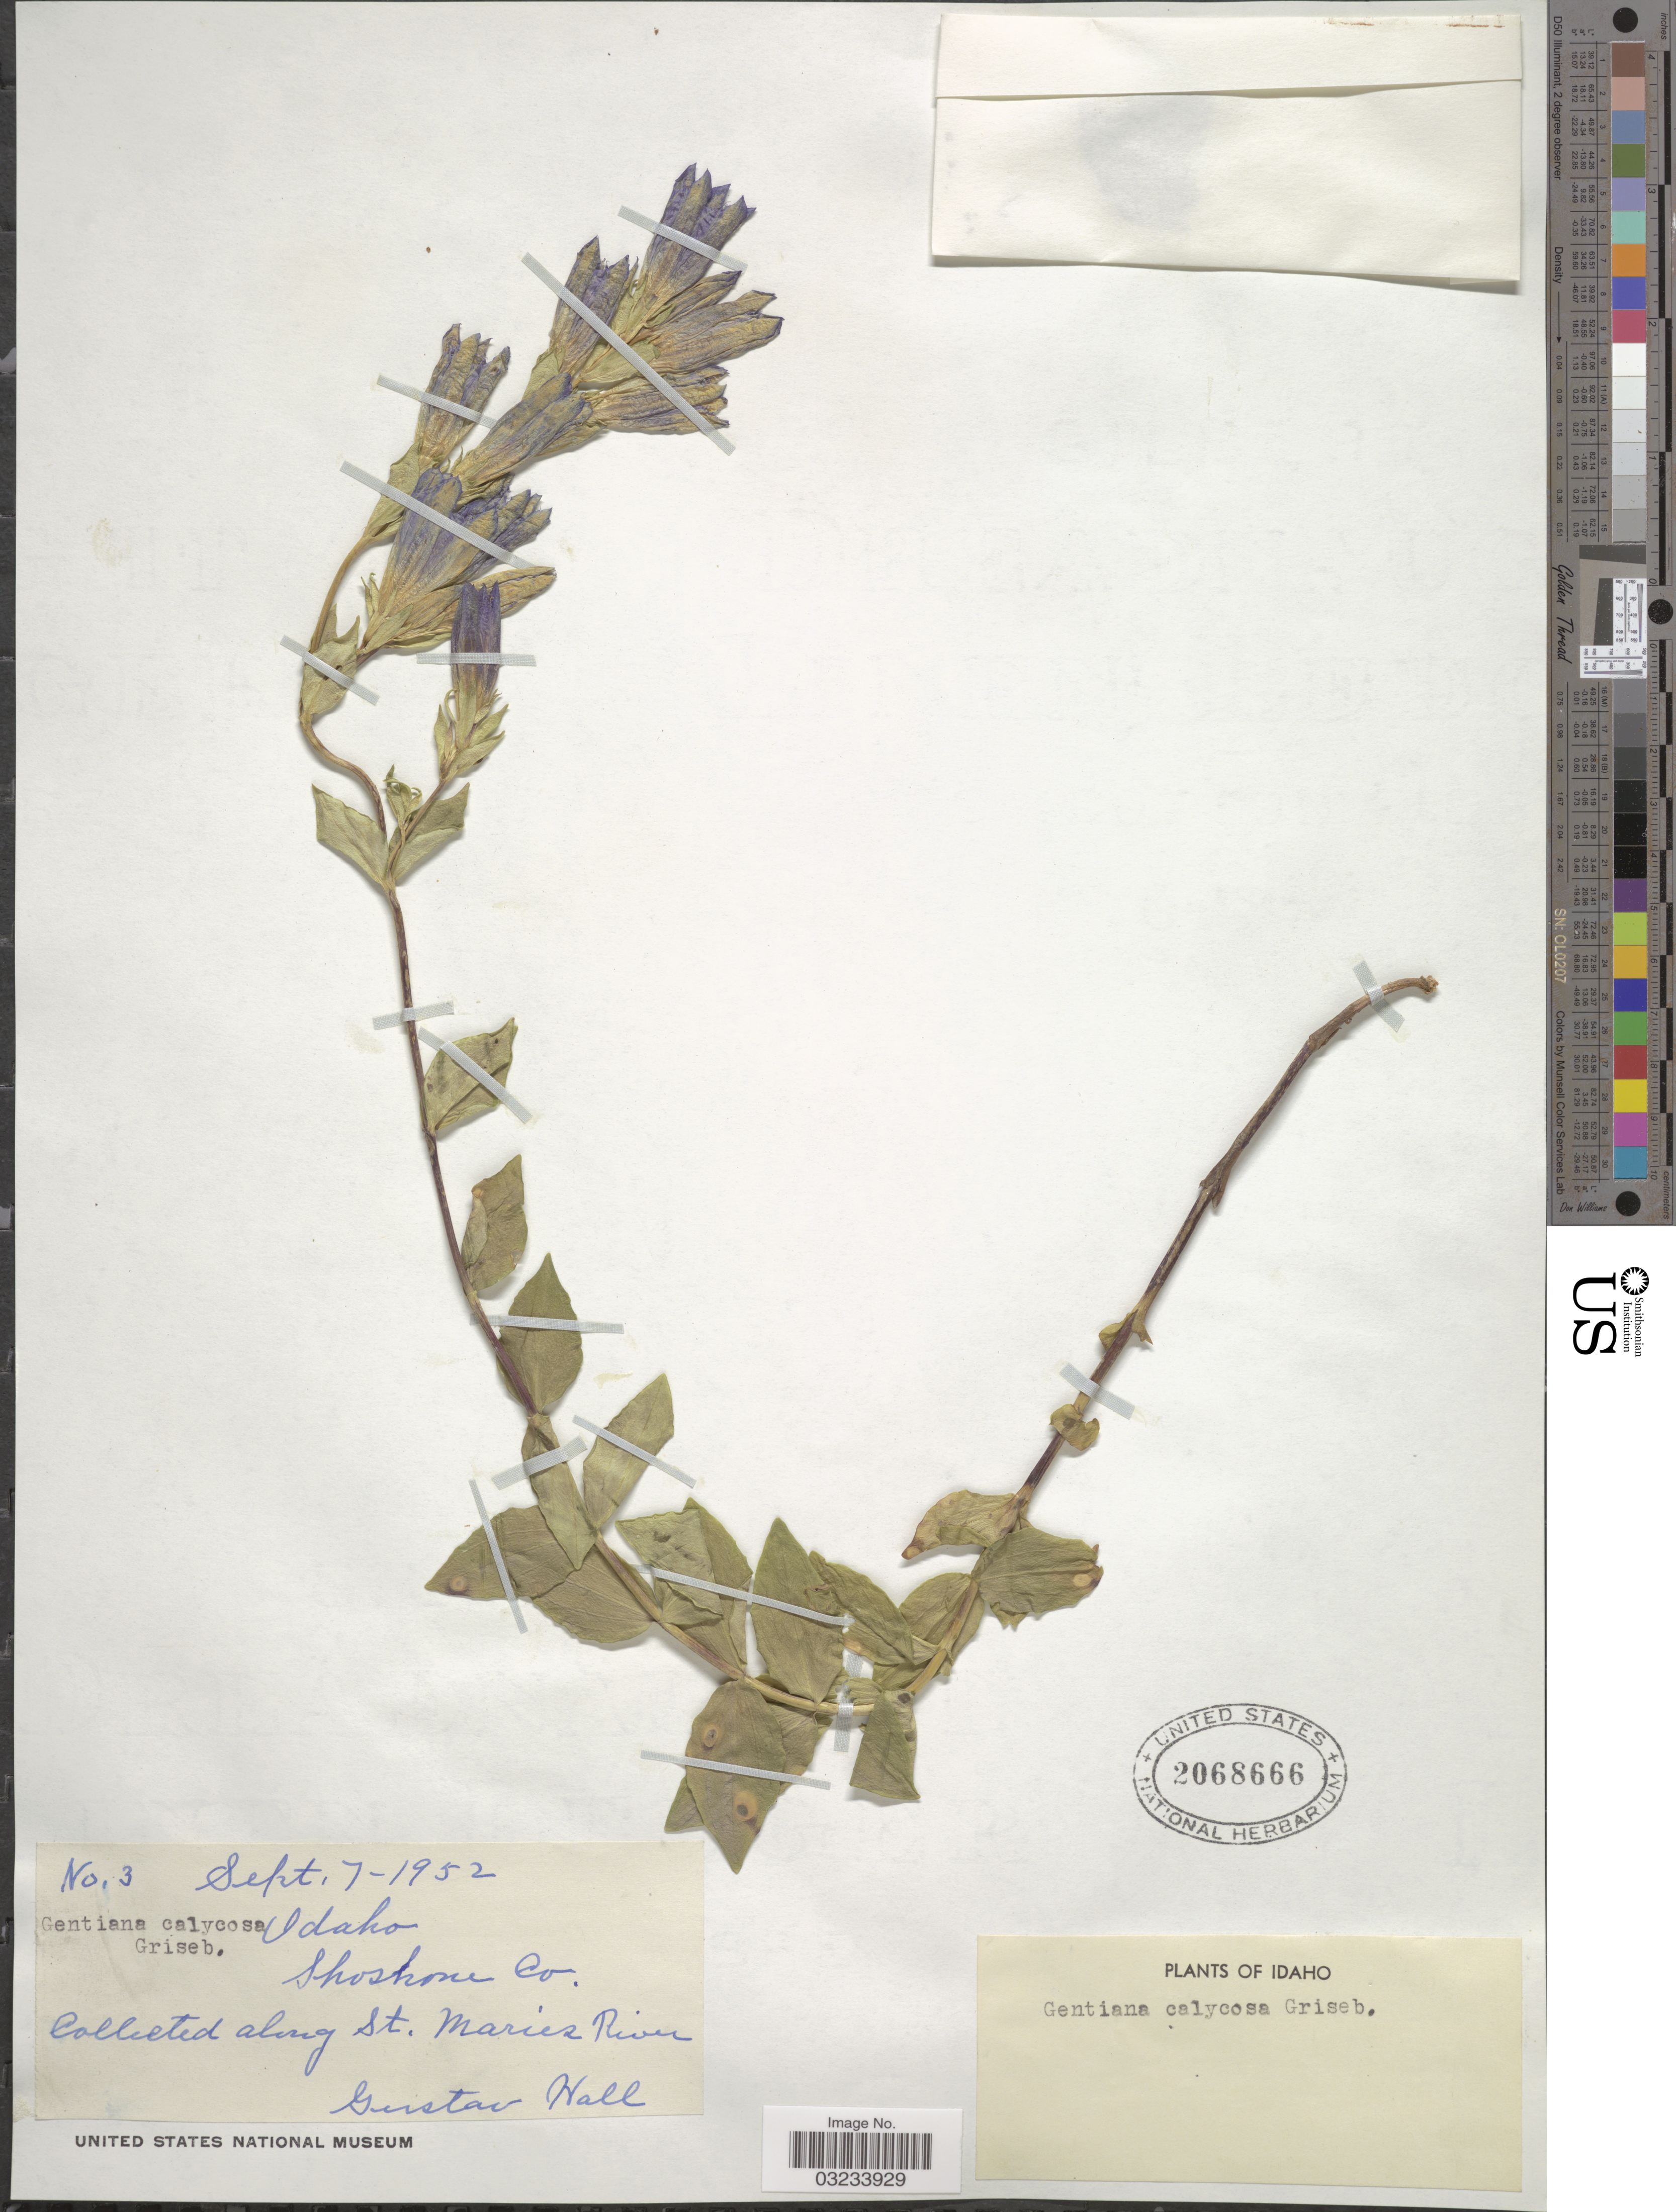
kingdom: Plantae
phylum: Tracheophyta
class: Magnoliopsida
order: Gentianales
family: Gentianaceae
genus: Gentiana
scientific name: Gentiana calycosa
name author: Griseb.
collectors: G. Hall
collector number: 3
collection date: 1952-09-07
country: United States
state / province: Idaho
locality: Shoshone Co., along St. Maries River.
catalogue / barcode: US 2068666